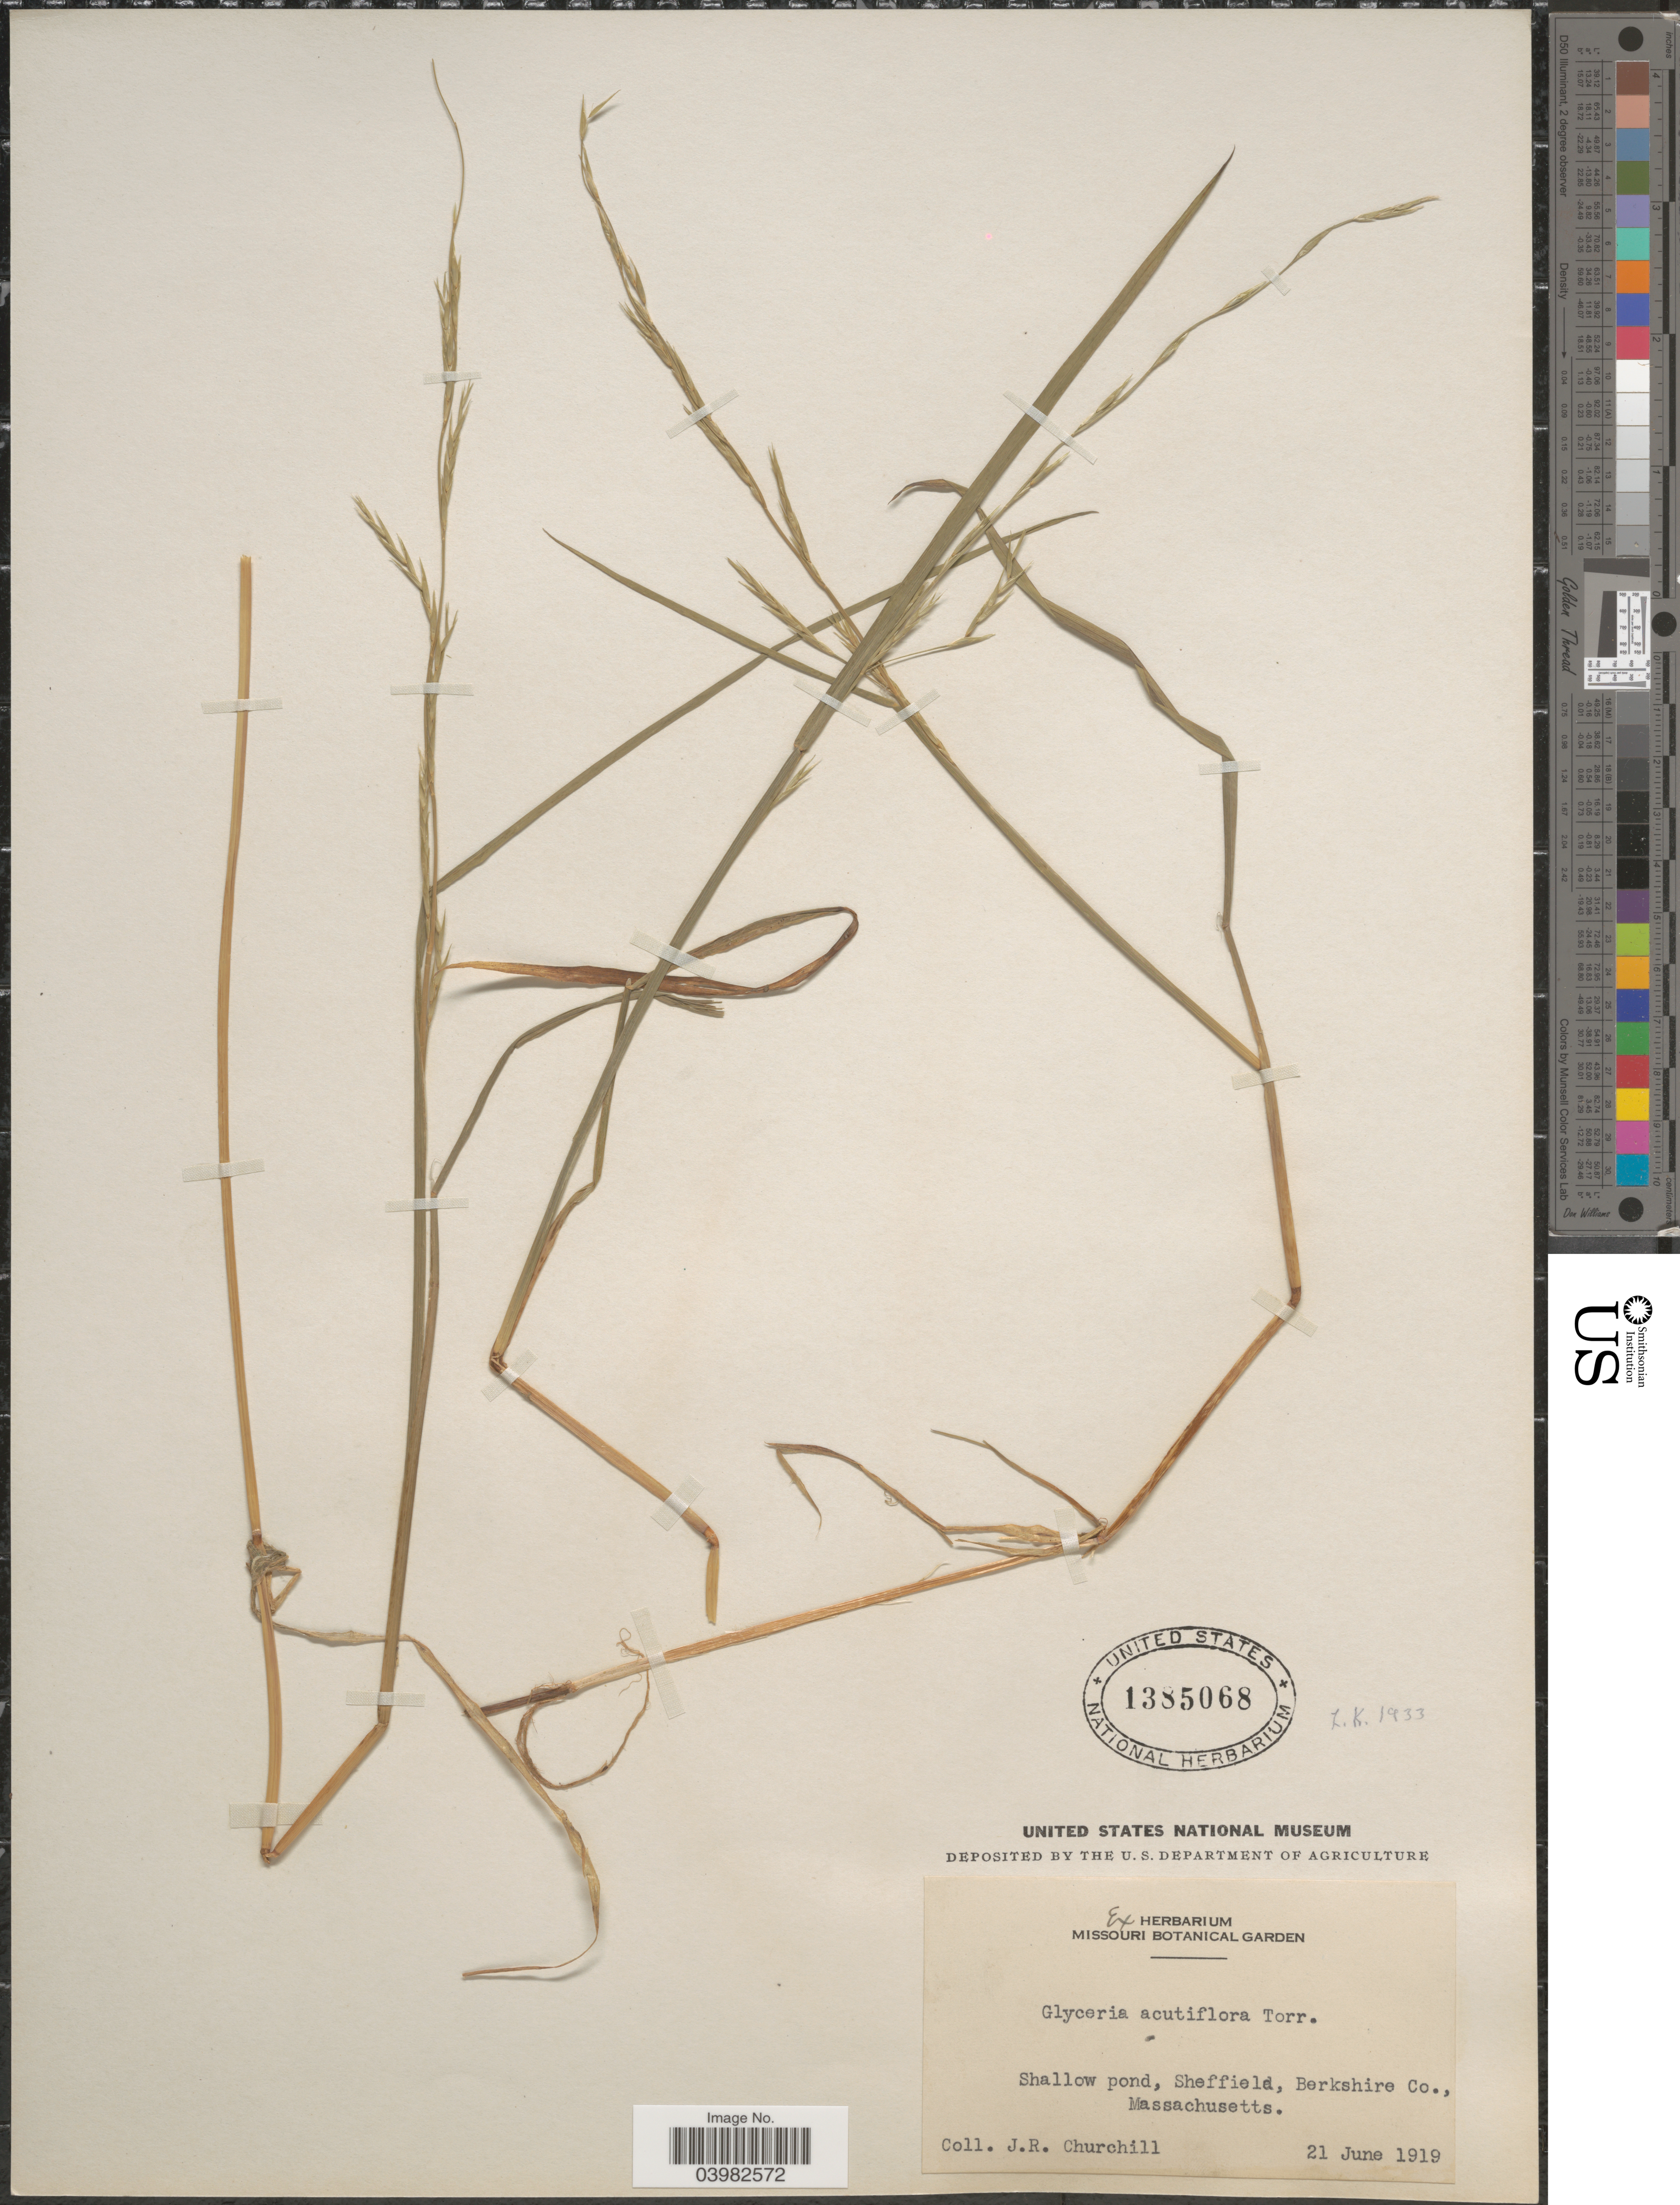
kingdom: Plantae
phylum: Tracheophyta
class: Liliopsida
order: Poales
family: Poaceae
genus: Glyceria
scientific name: Glyceria acutiflora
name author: Torr.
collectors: J. Churchill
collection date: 1919-06-21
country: United States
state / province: Massachusetts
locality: Shallow pond, Sheffield, Berkshire Co.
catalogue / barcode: US 1385068